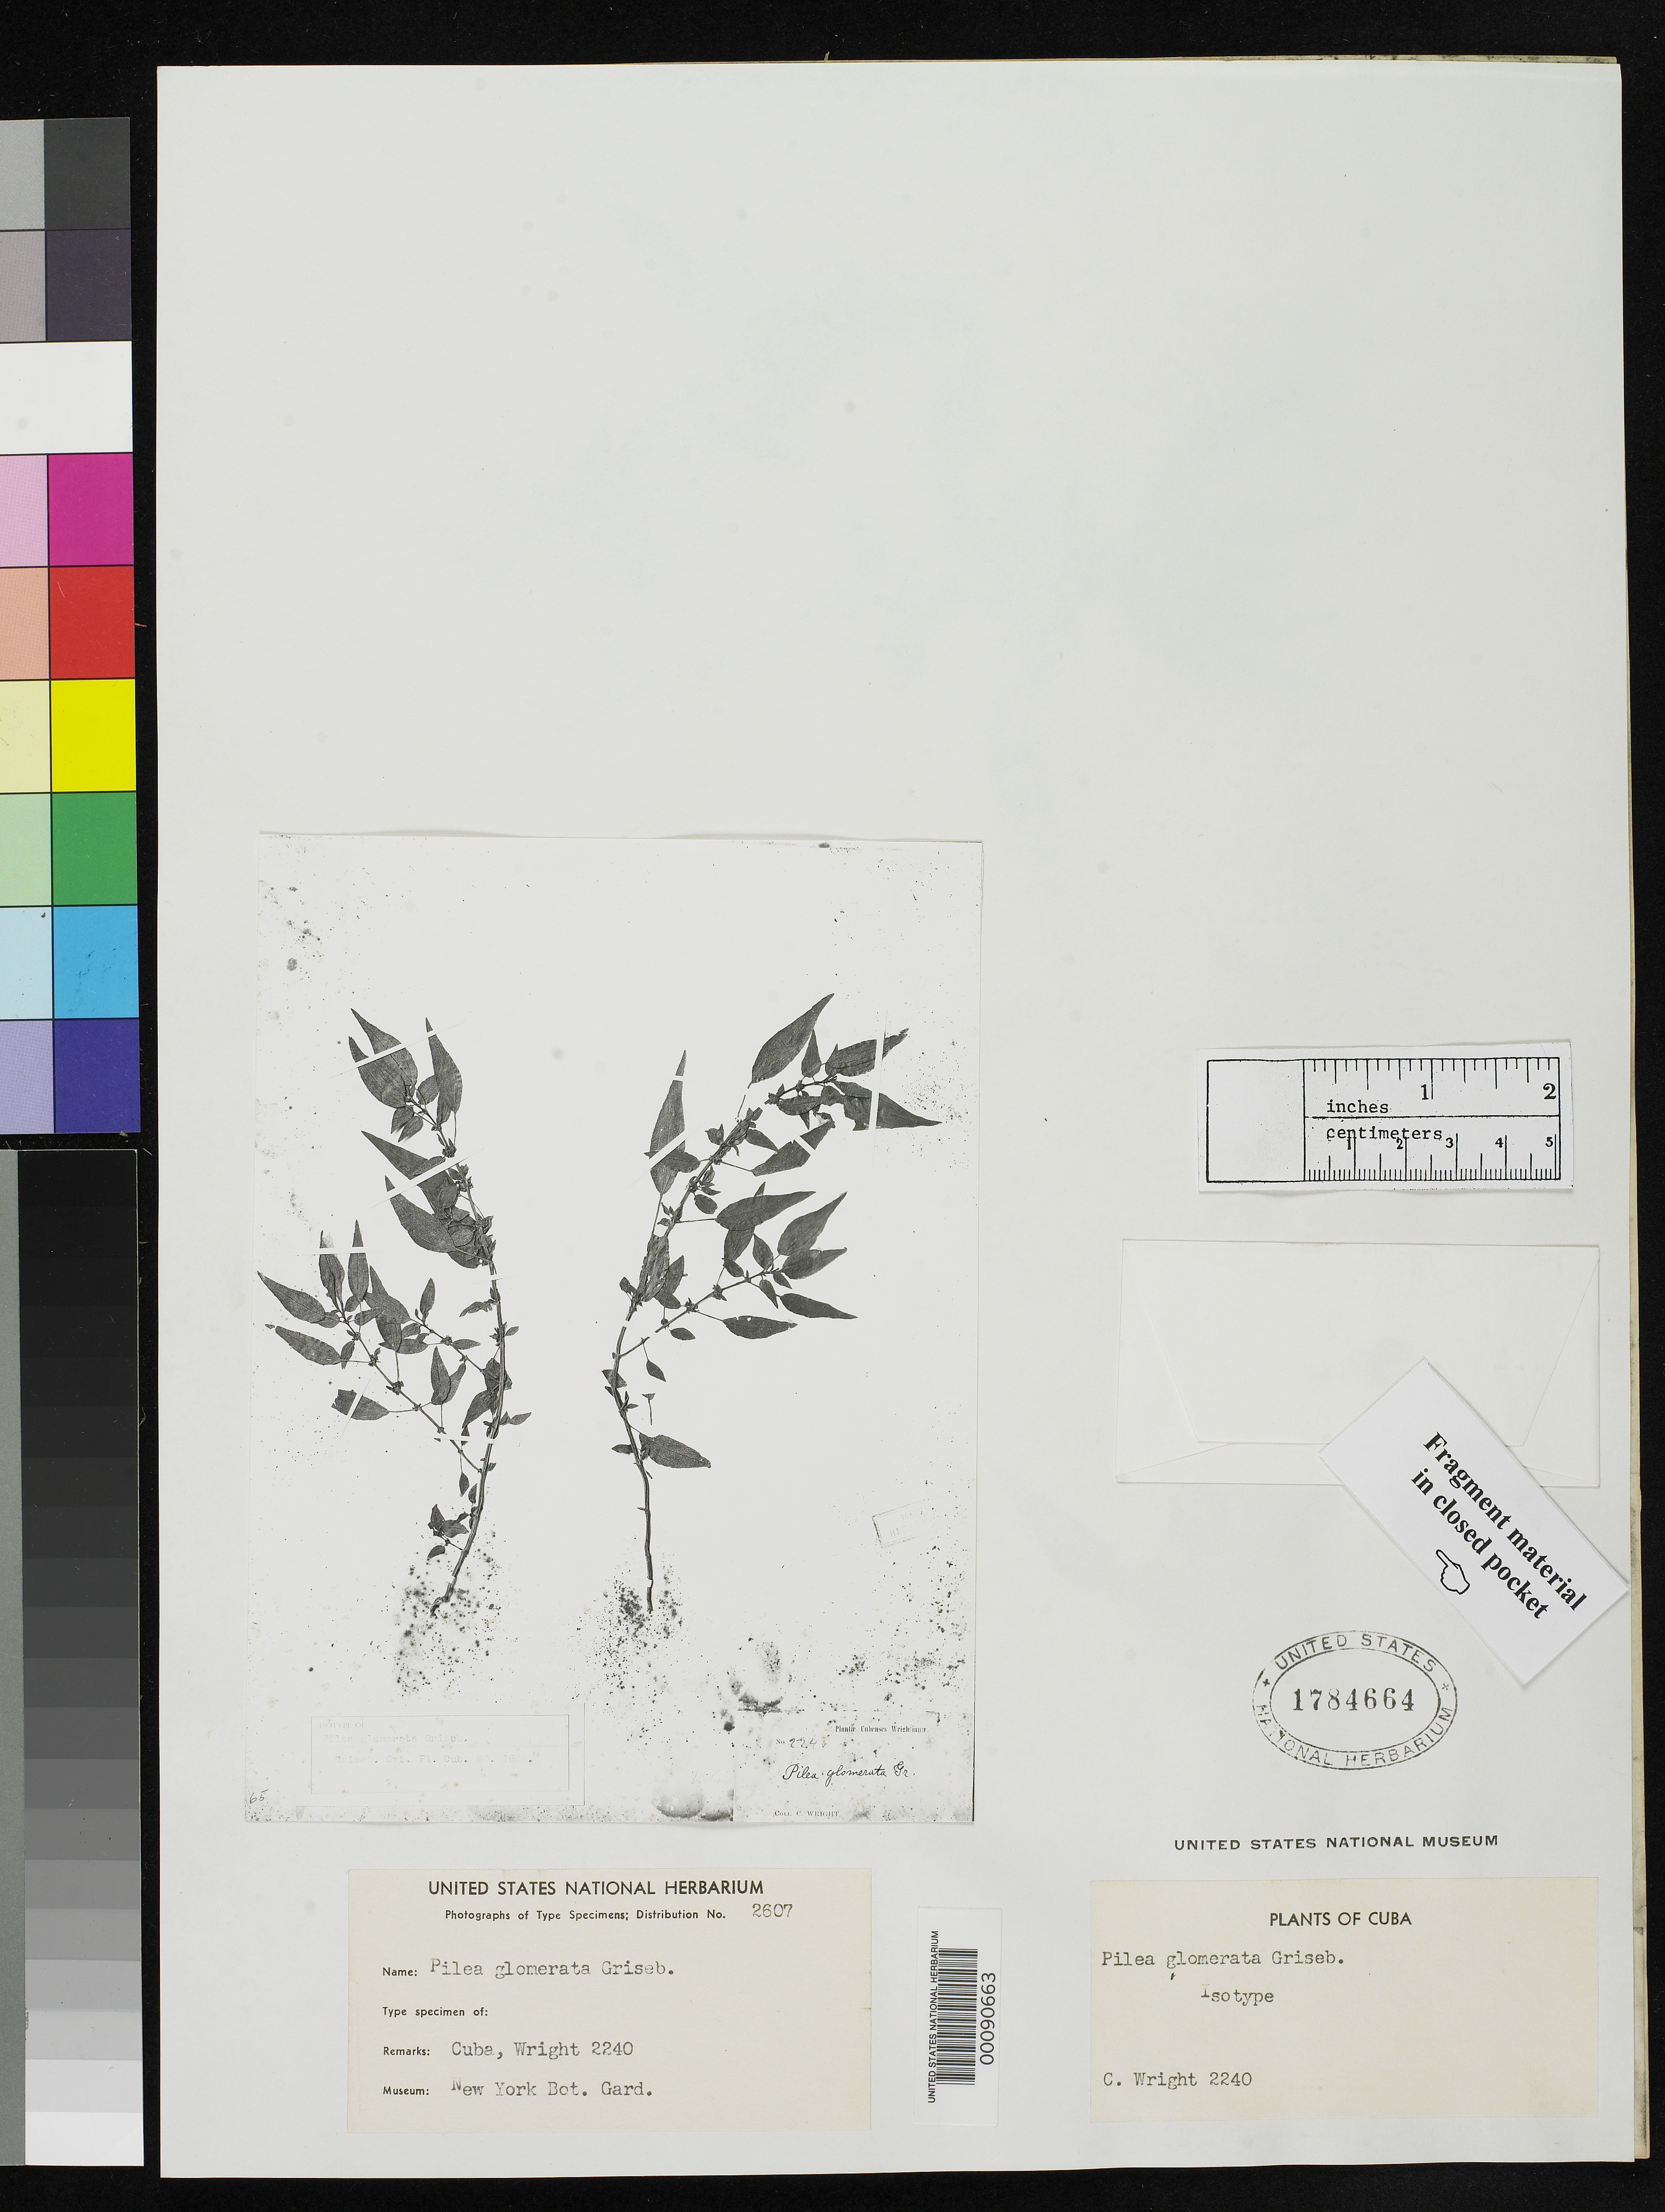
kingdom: Plantae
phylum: Tracheophyta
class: Magnoliopsida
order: Rosales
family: Urticaceae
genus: Pilea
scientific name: Pilea glomerata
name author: Griseb.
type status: Isotype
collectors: C. Wright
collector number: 2240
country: Cuba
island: Greater Antilles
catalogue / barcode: US 1784664